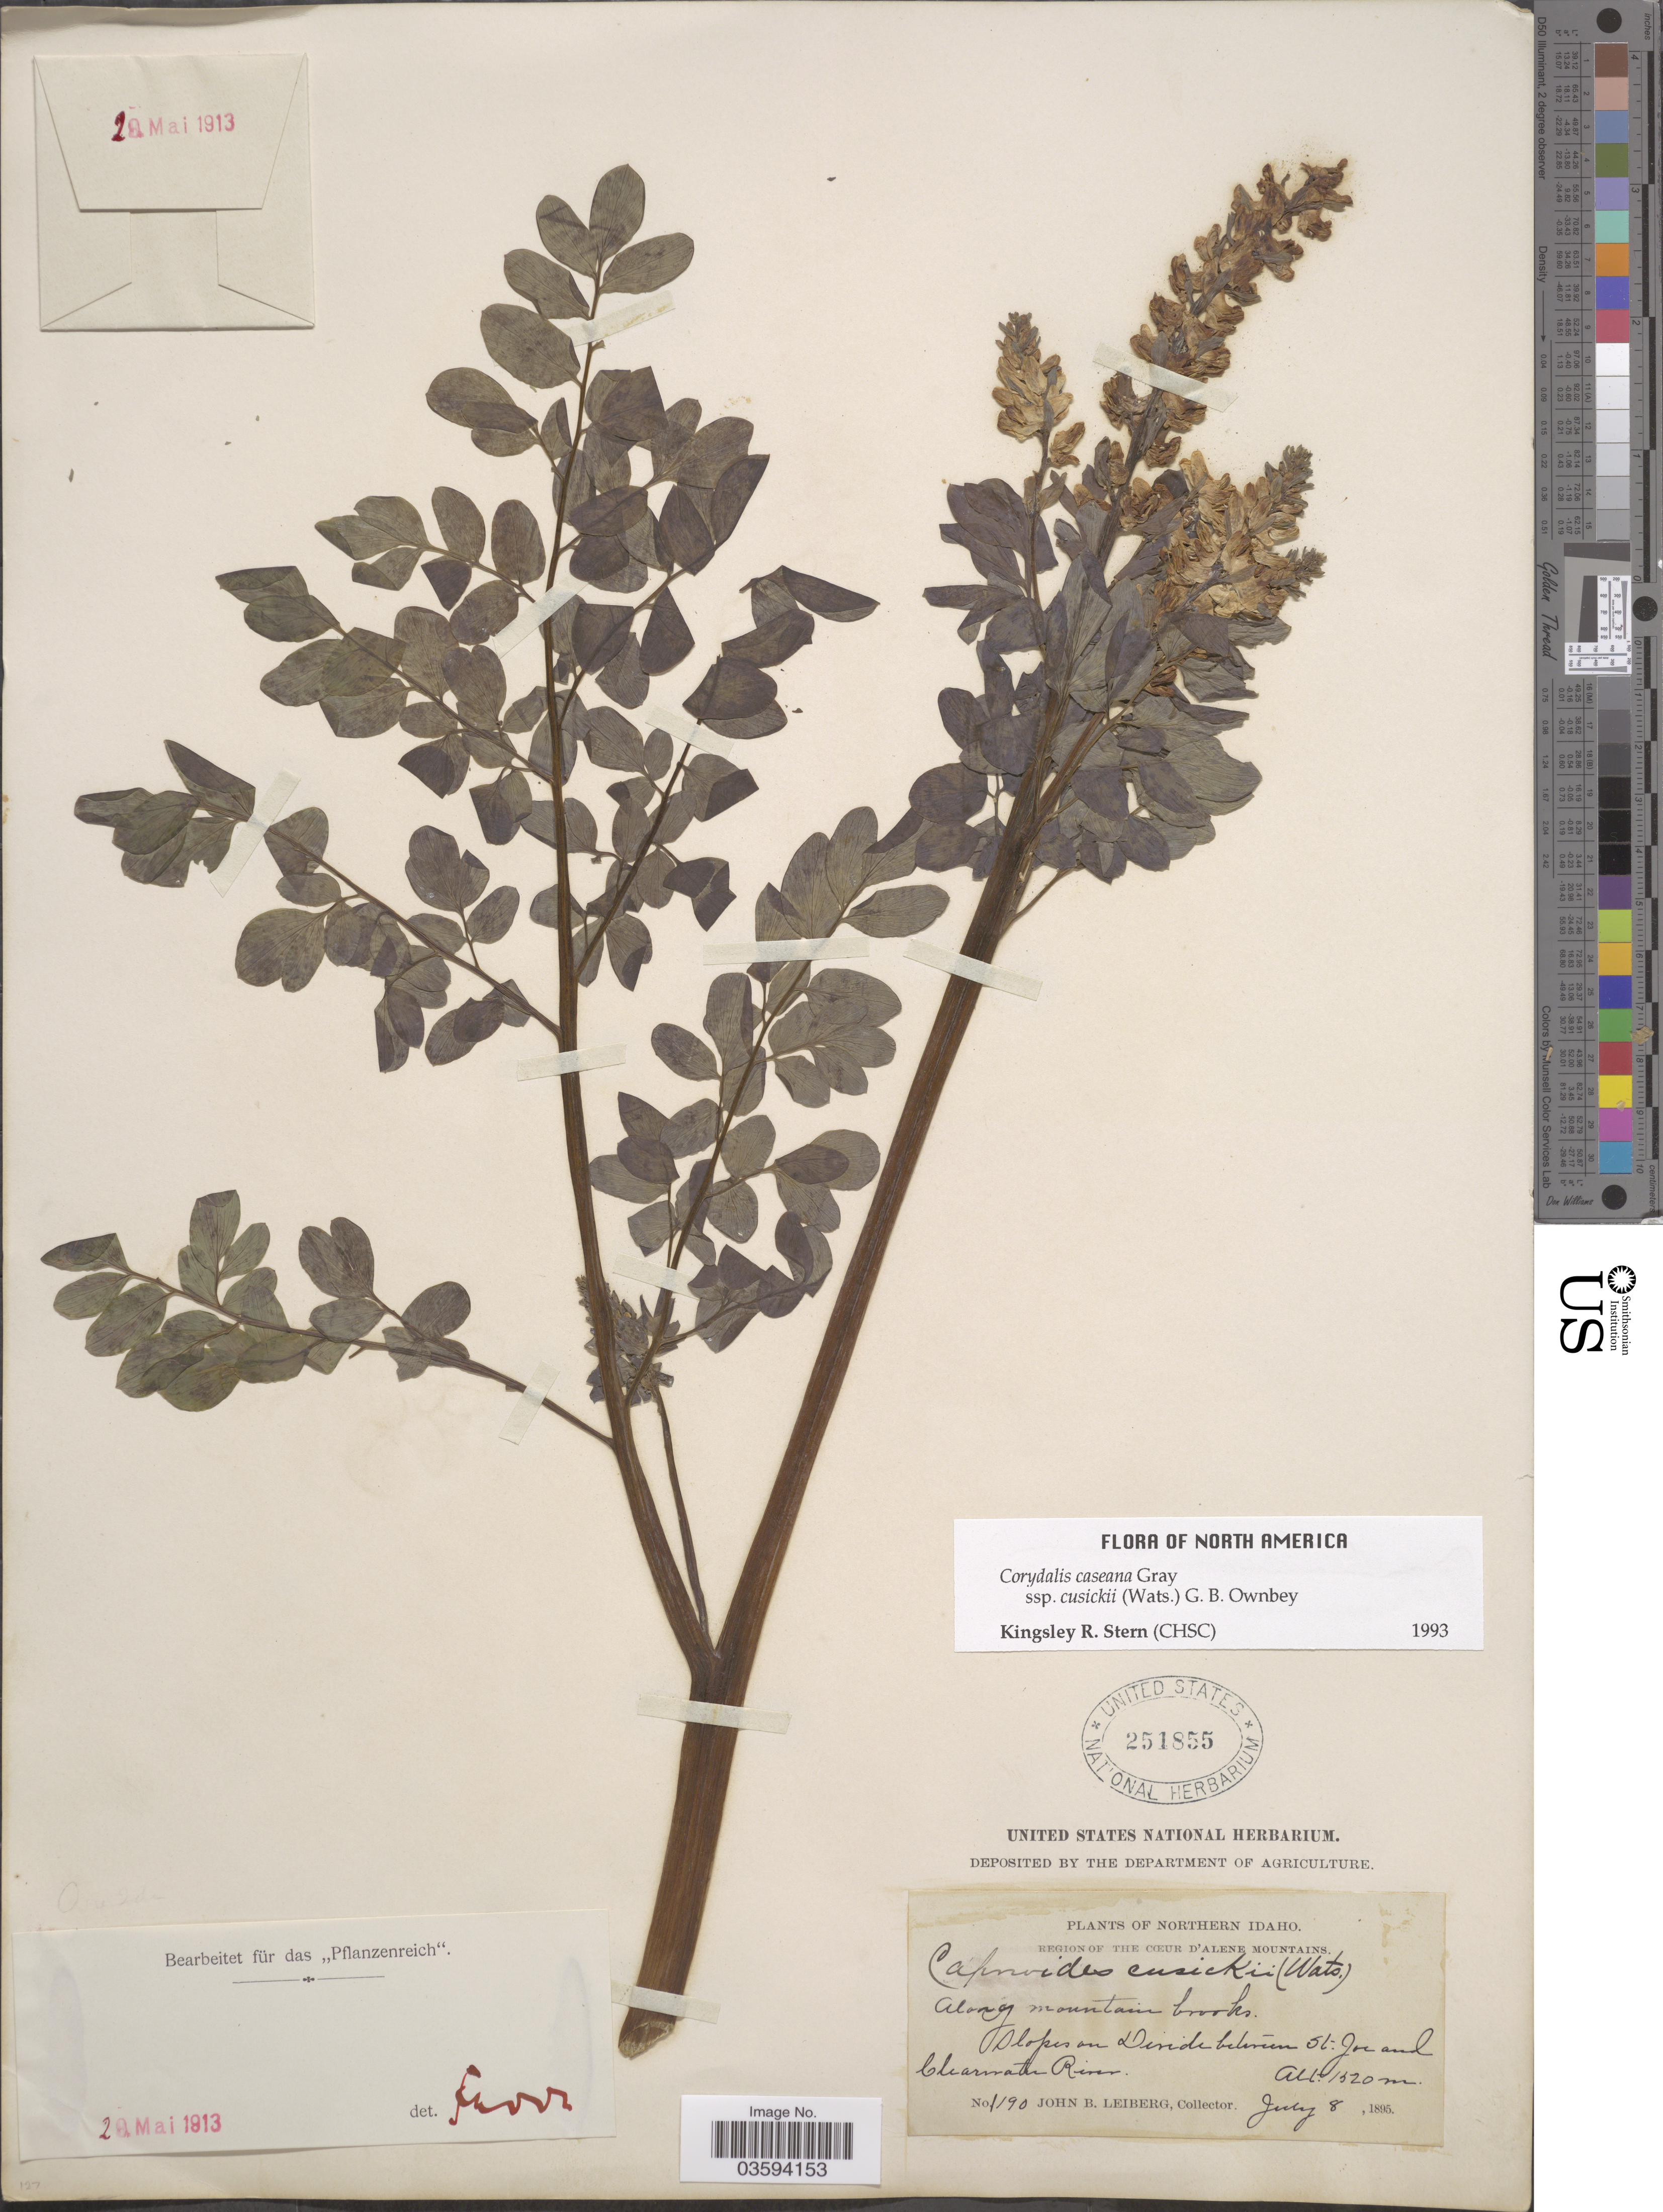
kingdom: Plantae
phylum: Tracheophyta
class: Magnoliopsida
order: Ranunculales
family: Papaveraceae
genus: Corydalis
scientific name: Corydalis caseana subsp. cusickii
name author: (S. Watson) G.B. Ownbey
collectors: J. B. Leiberg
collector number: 1190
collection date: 1895-07-08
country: United States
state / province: Idaho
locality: Northern Idaho. Region of the Cœur d'Alene Mountains. Along mountain brooks. Slopes on Divide between St. Joe and Clearwater River.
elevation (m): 1520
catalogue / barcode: US 251855